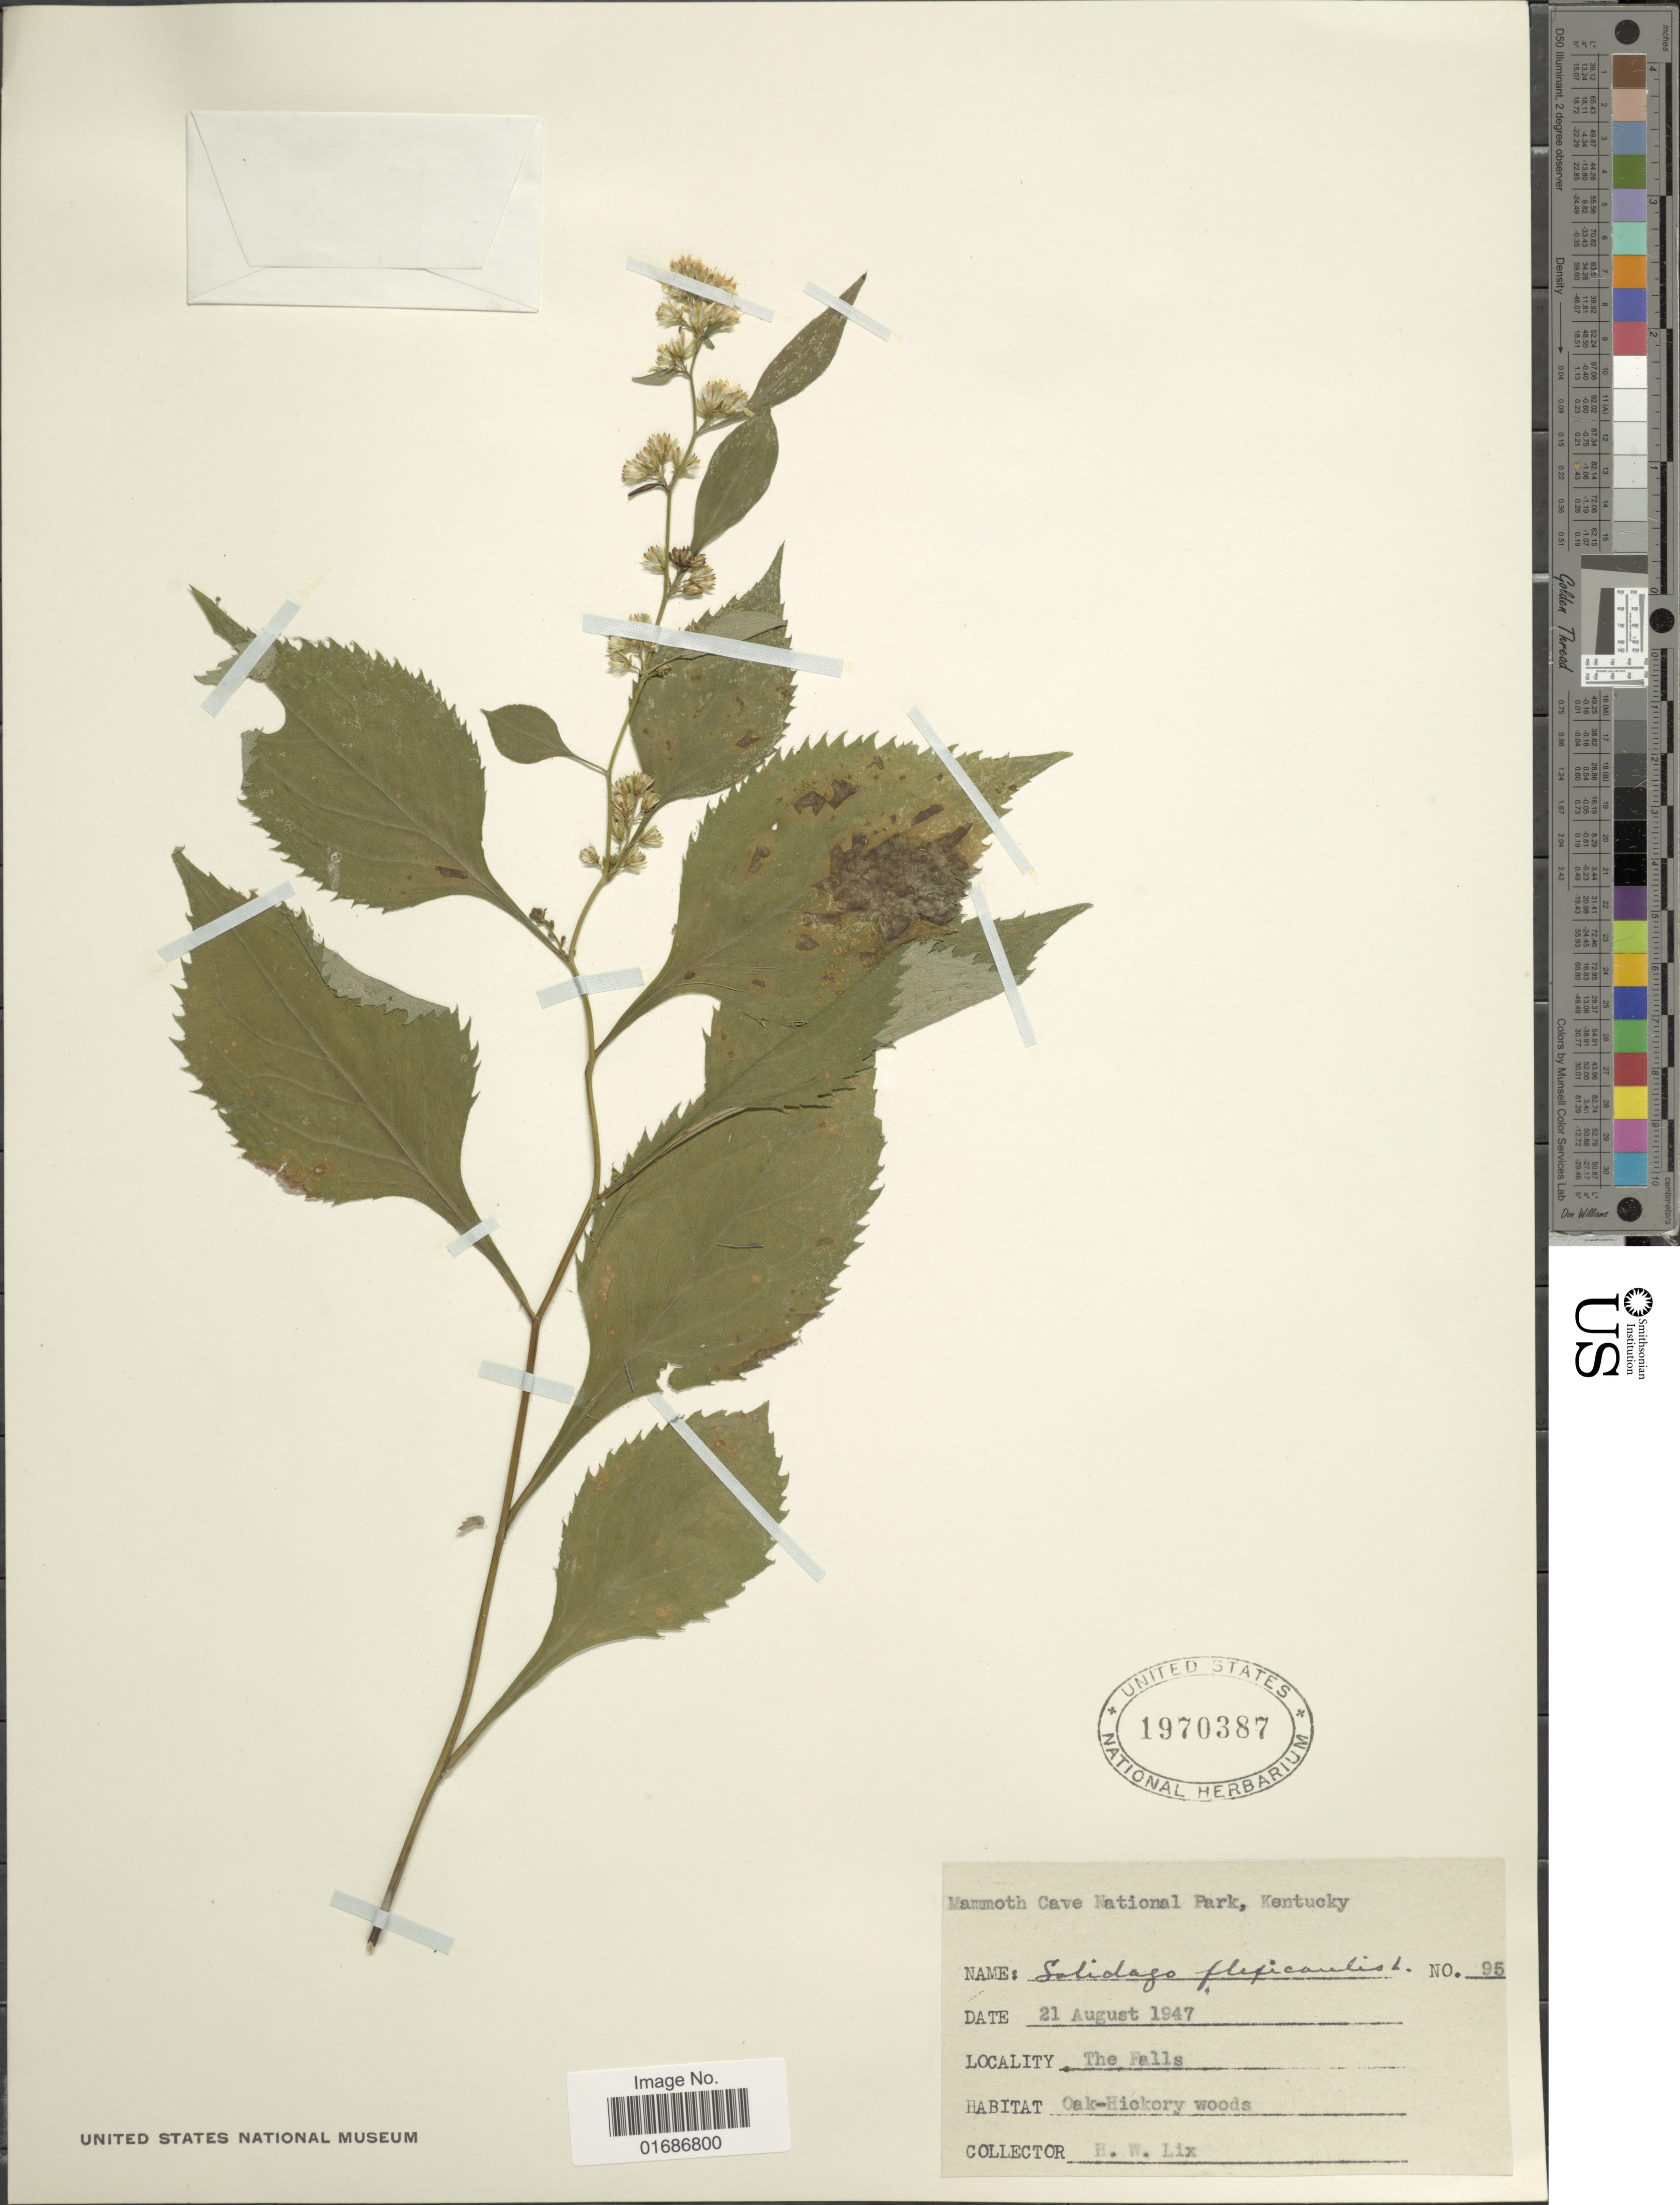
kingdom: Plantae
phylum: Tracheophyta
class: Magnoliopsida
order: Asterales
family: Asteraceae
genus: Solidago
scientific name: Solidago flexicaulis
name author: L.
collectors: H. W. Lix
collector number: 95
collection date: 1947-08-21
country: United States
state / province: Kentucky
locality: Mammoth Cave National Park, The Falls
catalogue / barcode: US 1970387